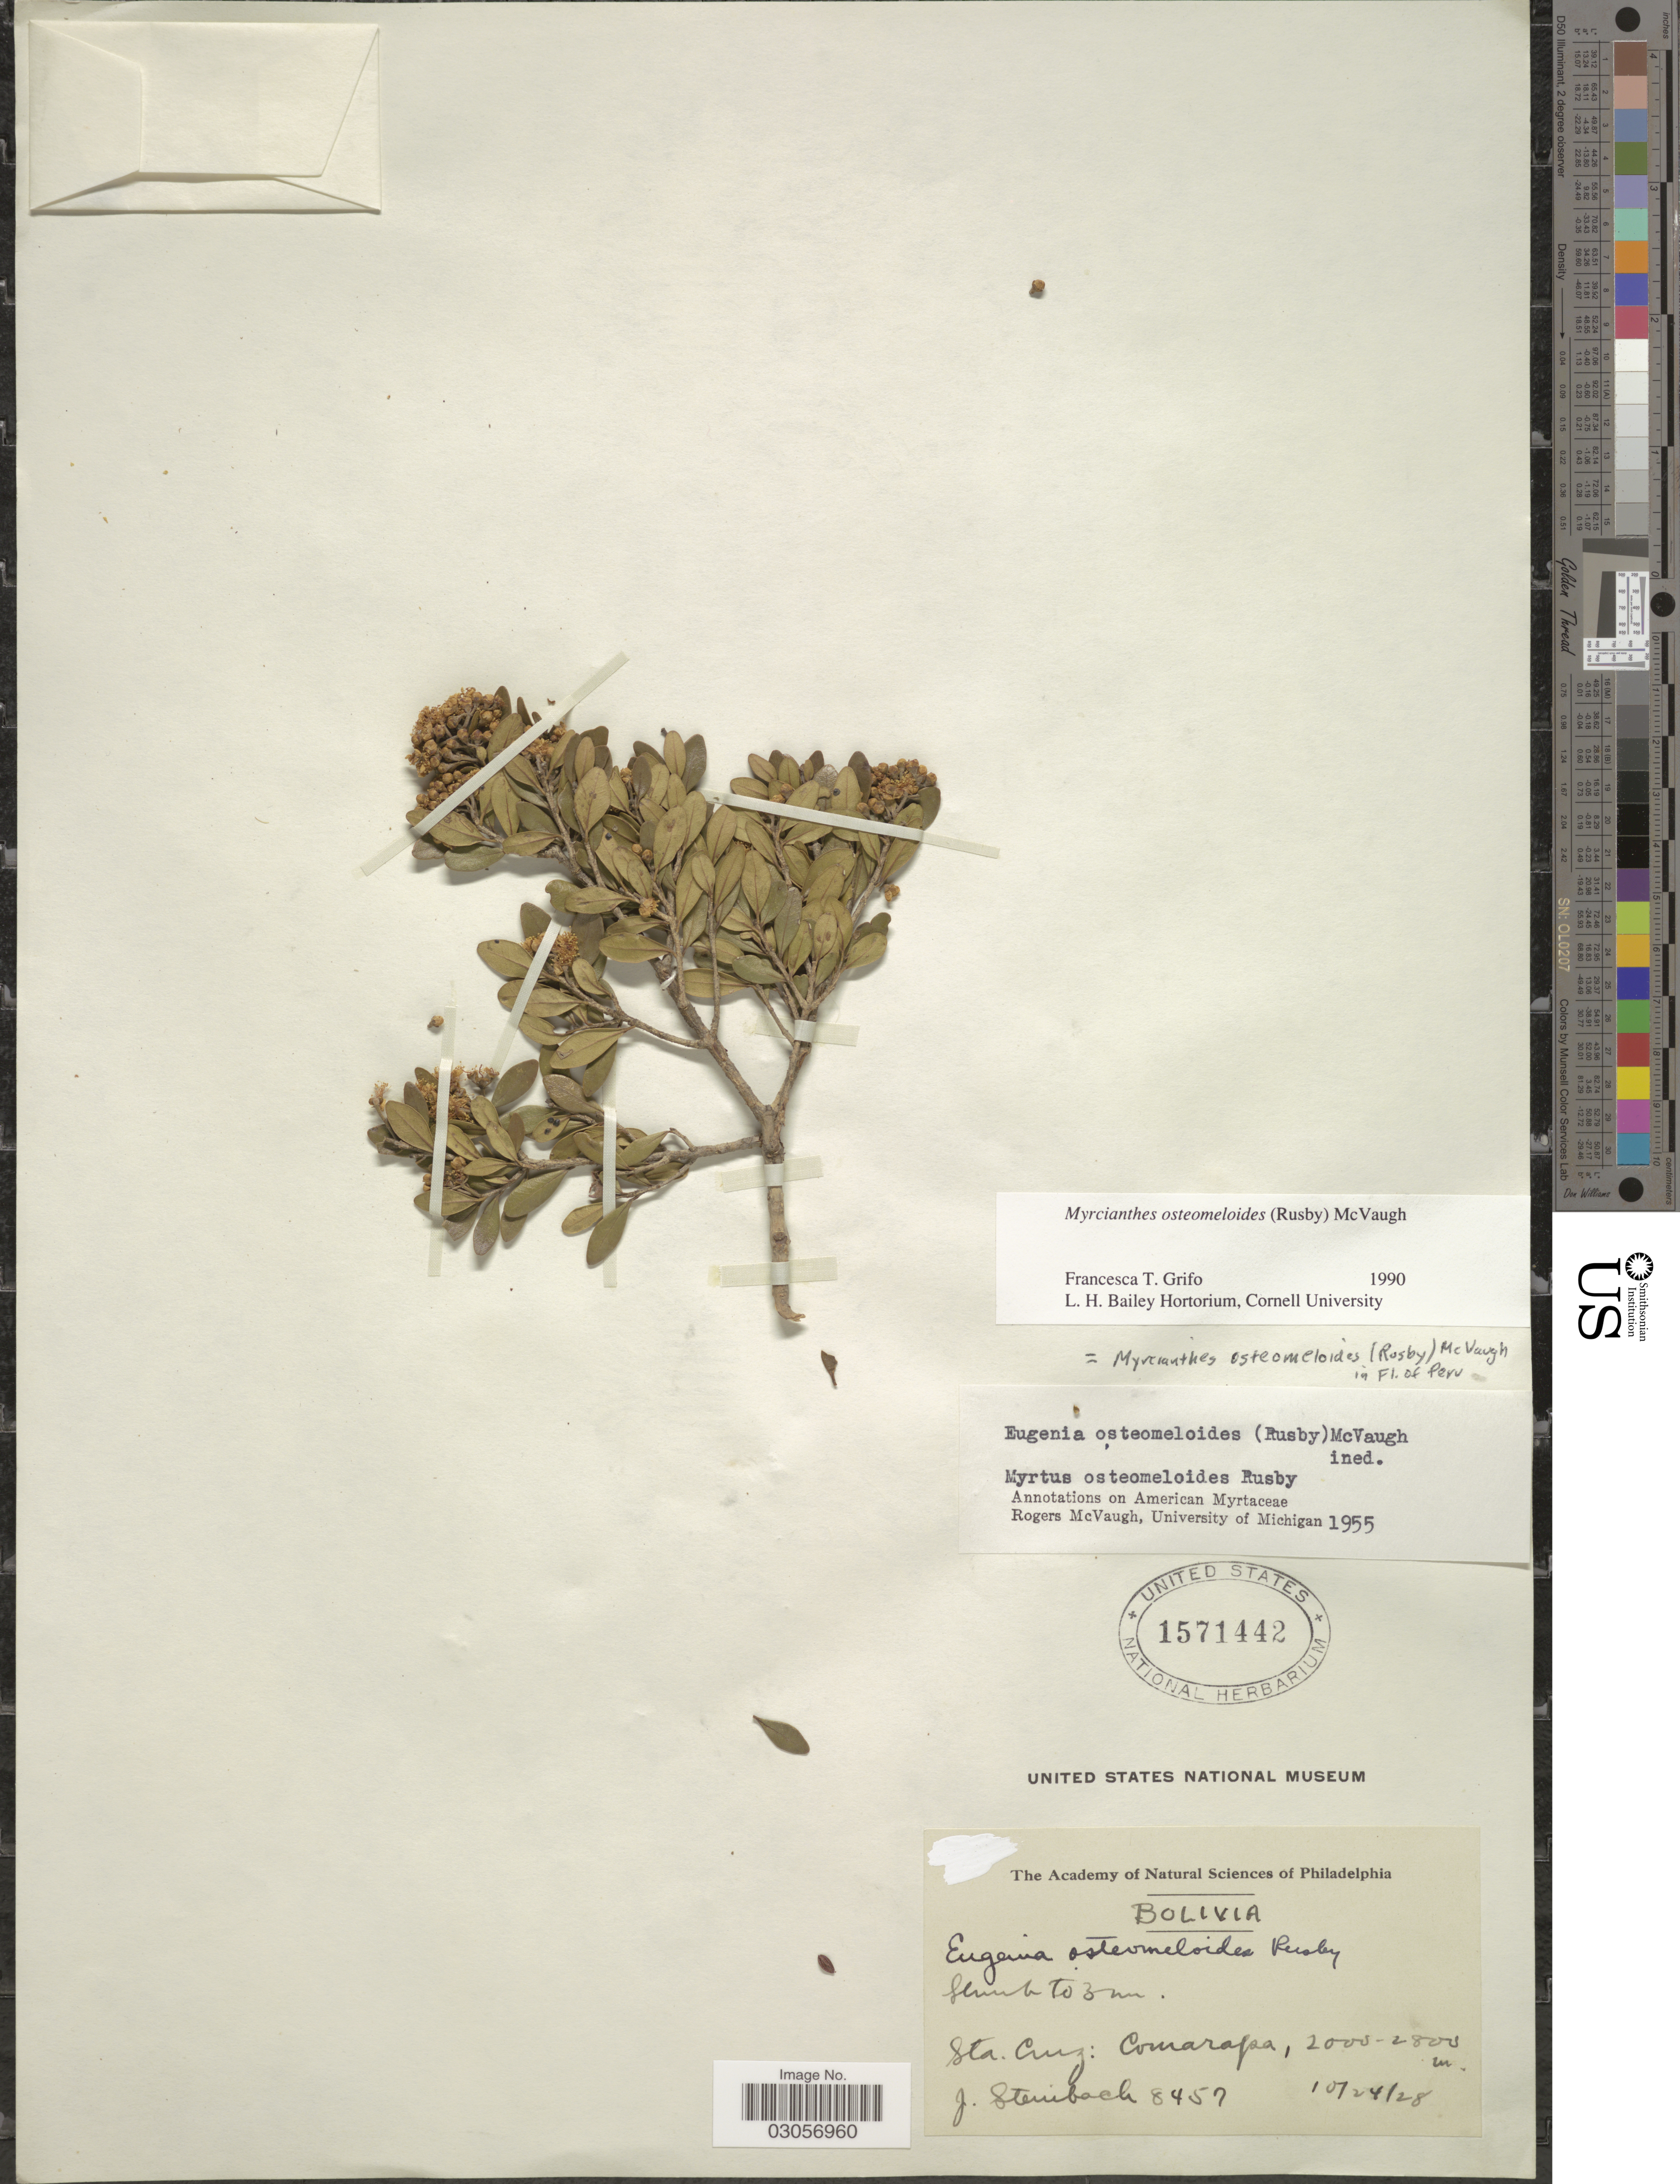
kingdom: Plantae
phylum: Tracheophyta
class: Magnoliopsida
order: Myrtales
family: Myrtaceae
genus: Myrcianthes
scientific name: Myrcianthes osteomeloides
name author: (Rusby) McVaugh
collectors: J. Steinbach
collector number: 8457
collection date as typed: Transcribed d/m/y: 24/10/28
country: Bolivia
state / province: Santa Cruz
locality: Sta. Cruz: Comarapa.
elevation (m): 2000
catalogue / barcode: US 1571442